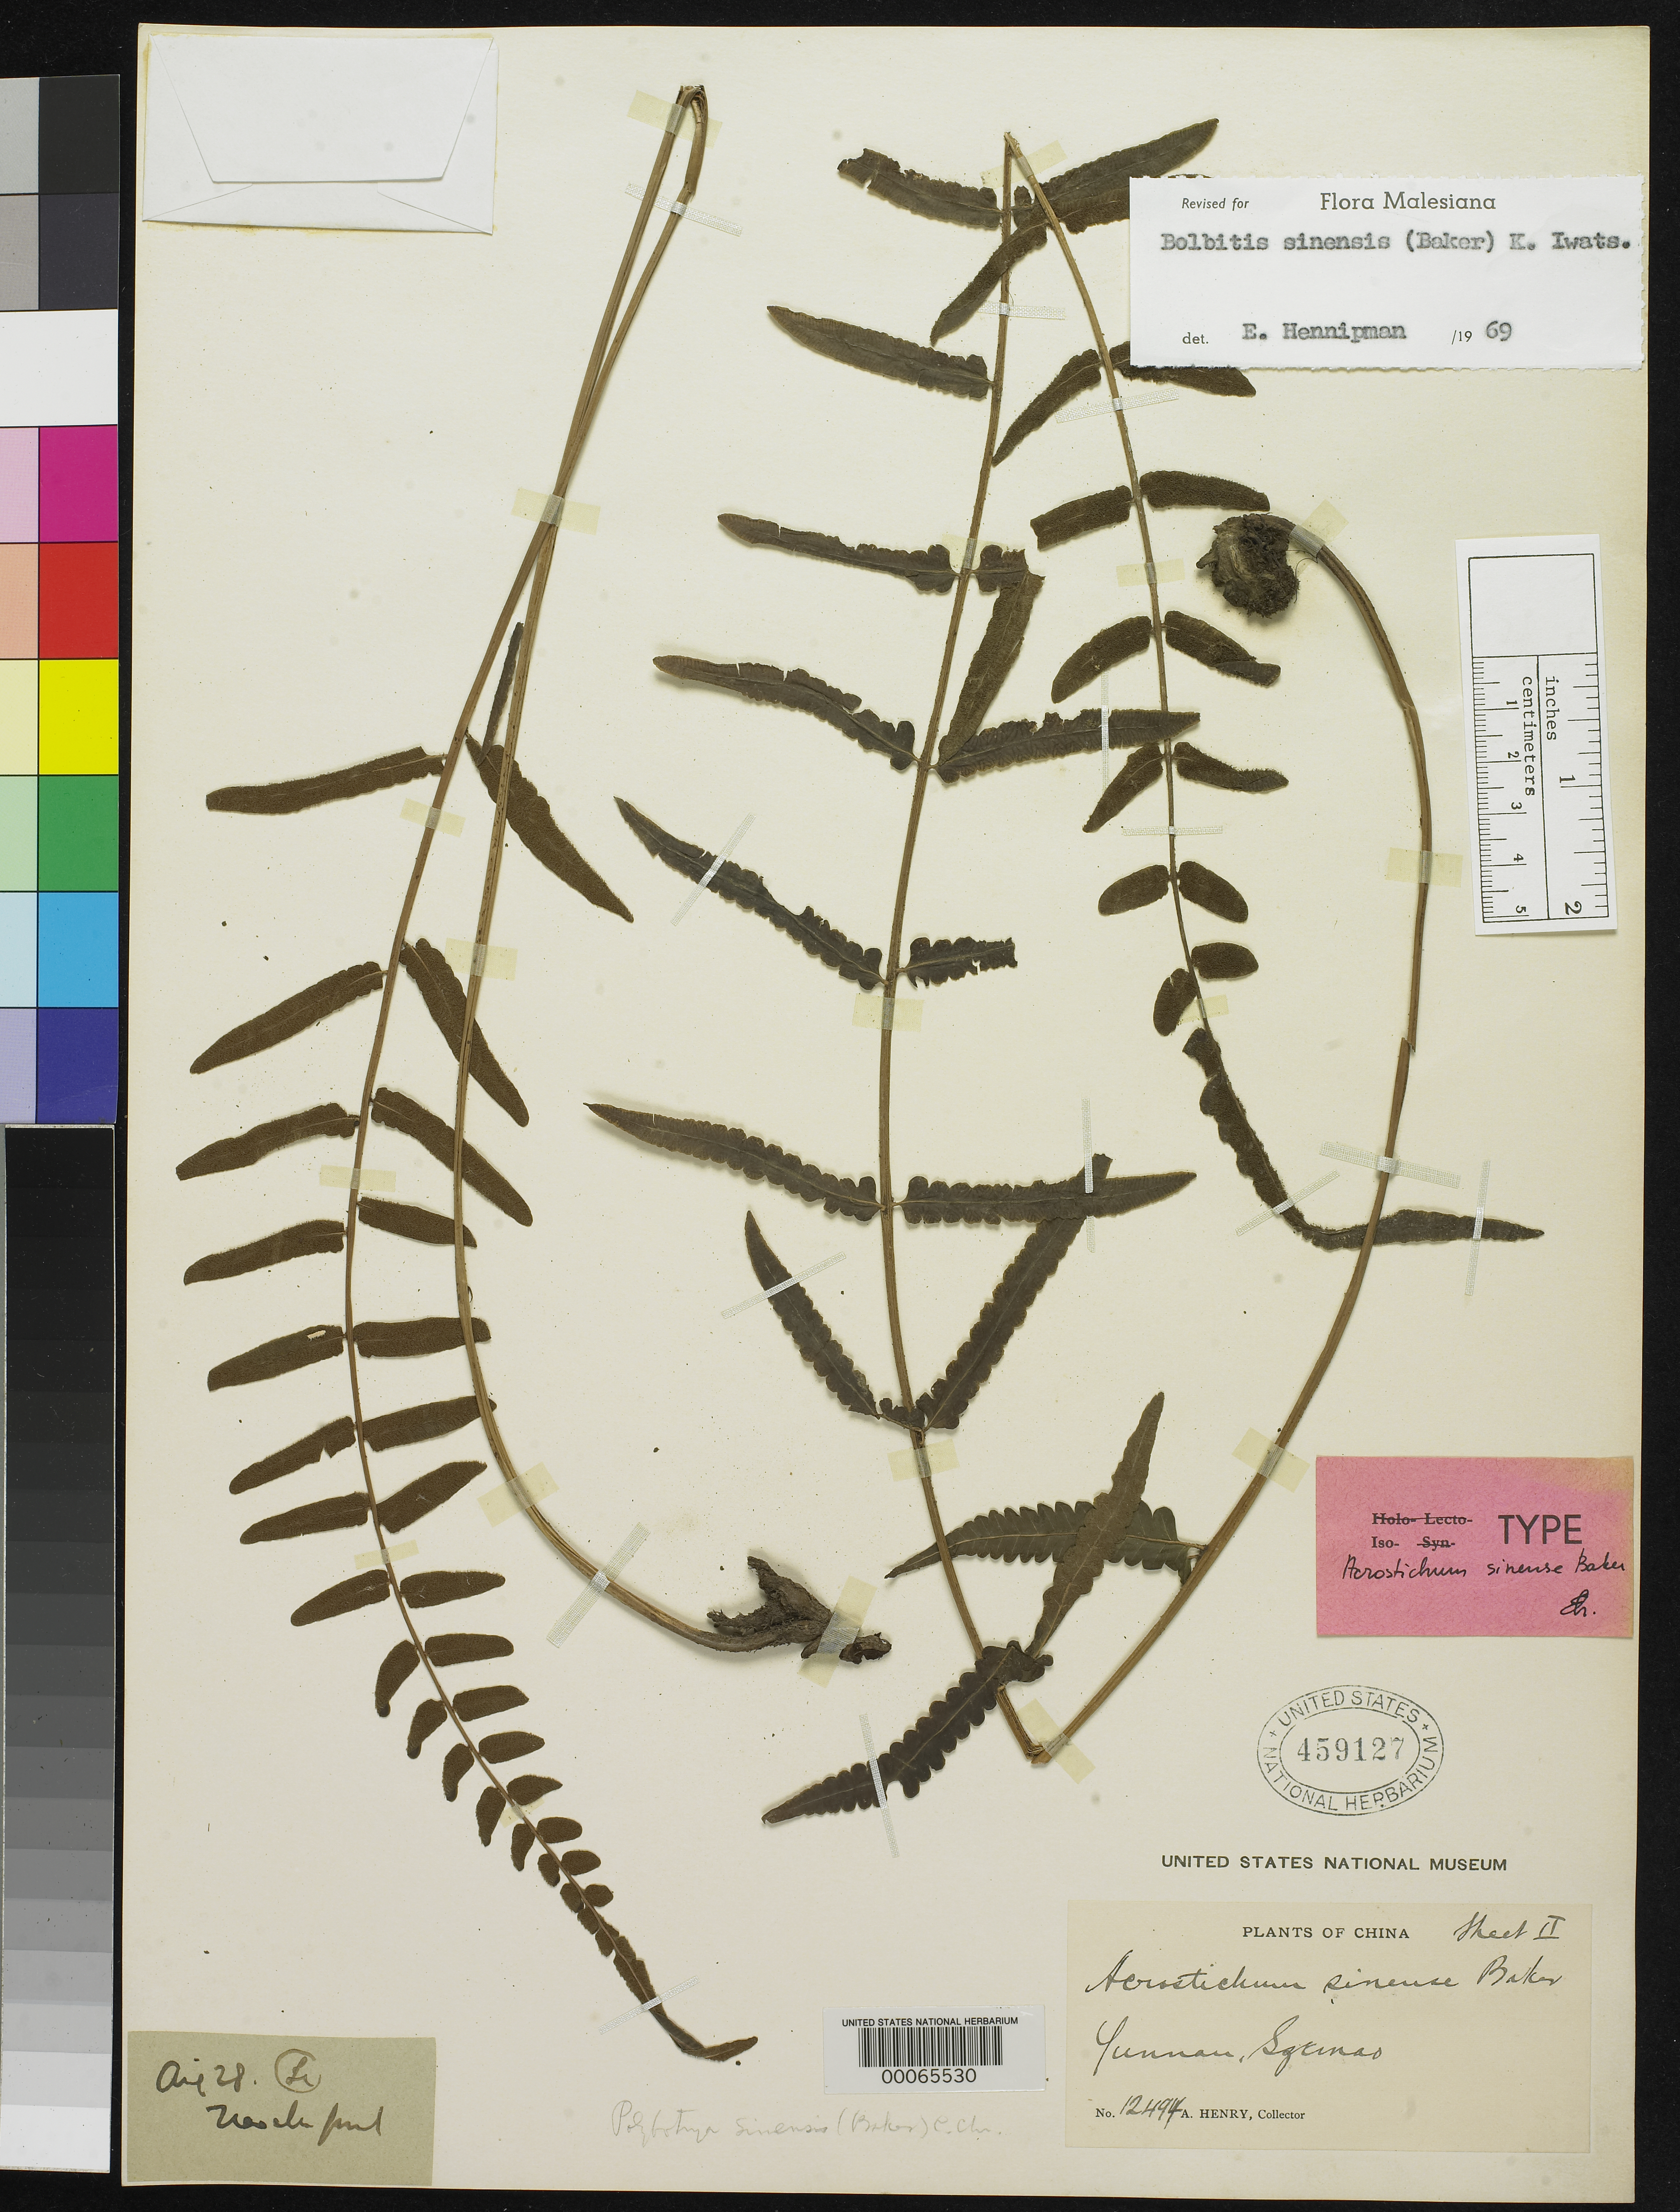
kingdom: Plantae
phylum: Tracheophyta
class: Polypodiopsida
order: Polypodiales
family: Pteridaceae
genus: Acrostichum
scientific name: Acrostichum sinense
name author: Baker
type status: Type Collection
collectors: A. Henry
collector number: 12494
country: China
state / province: Yunnan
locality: Szemao.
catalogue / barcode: US 459127